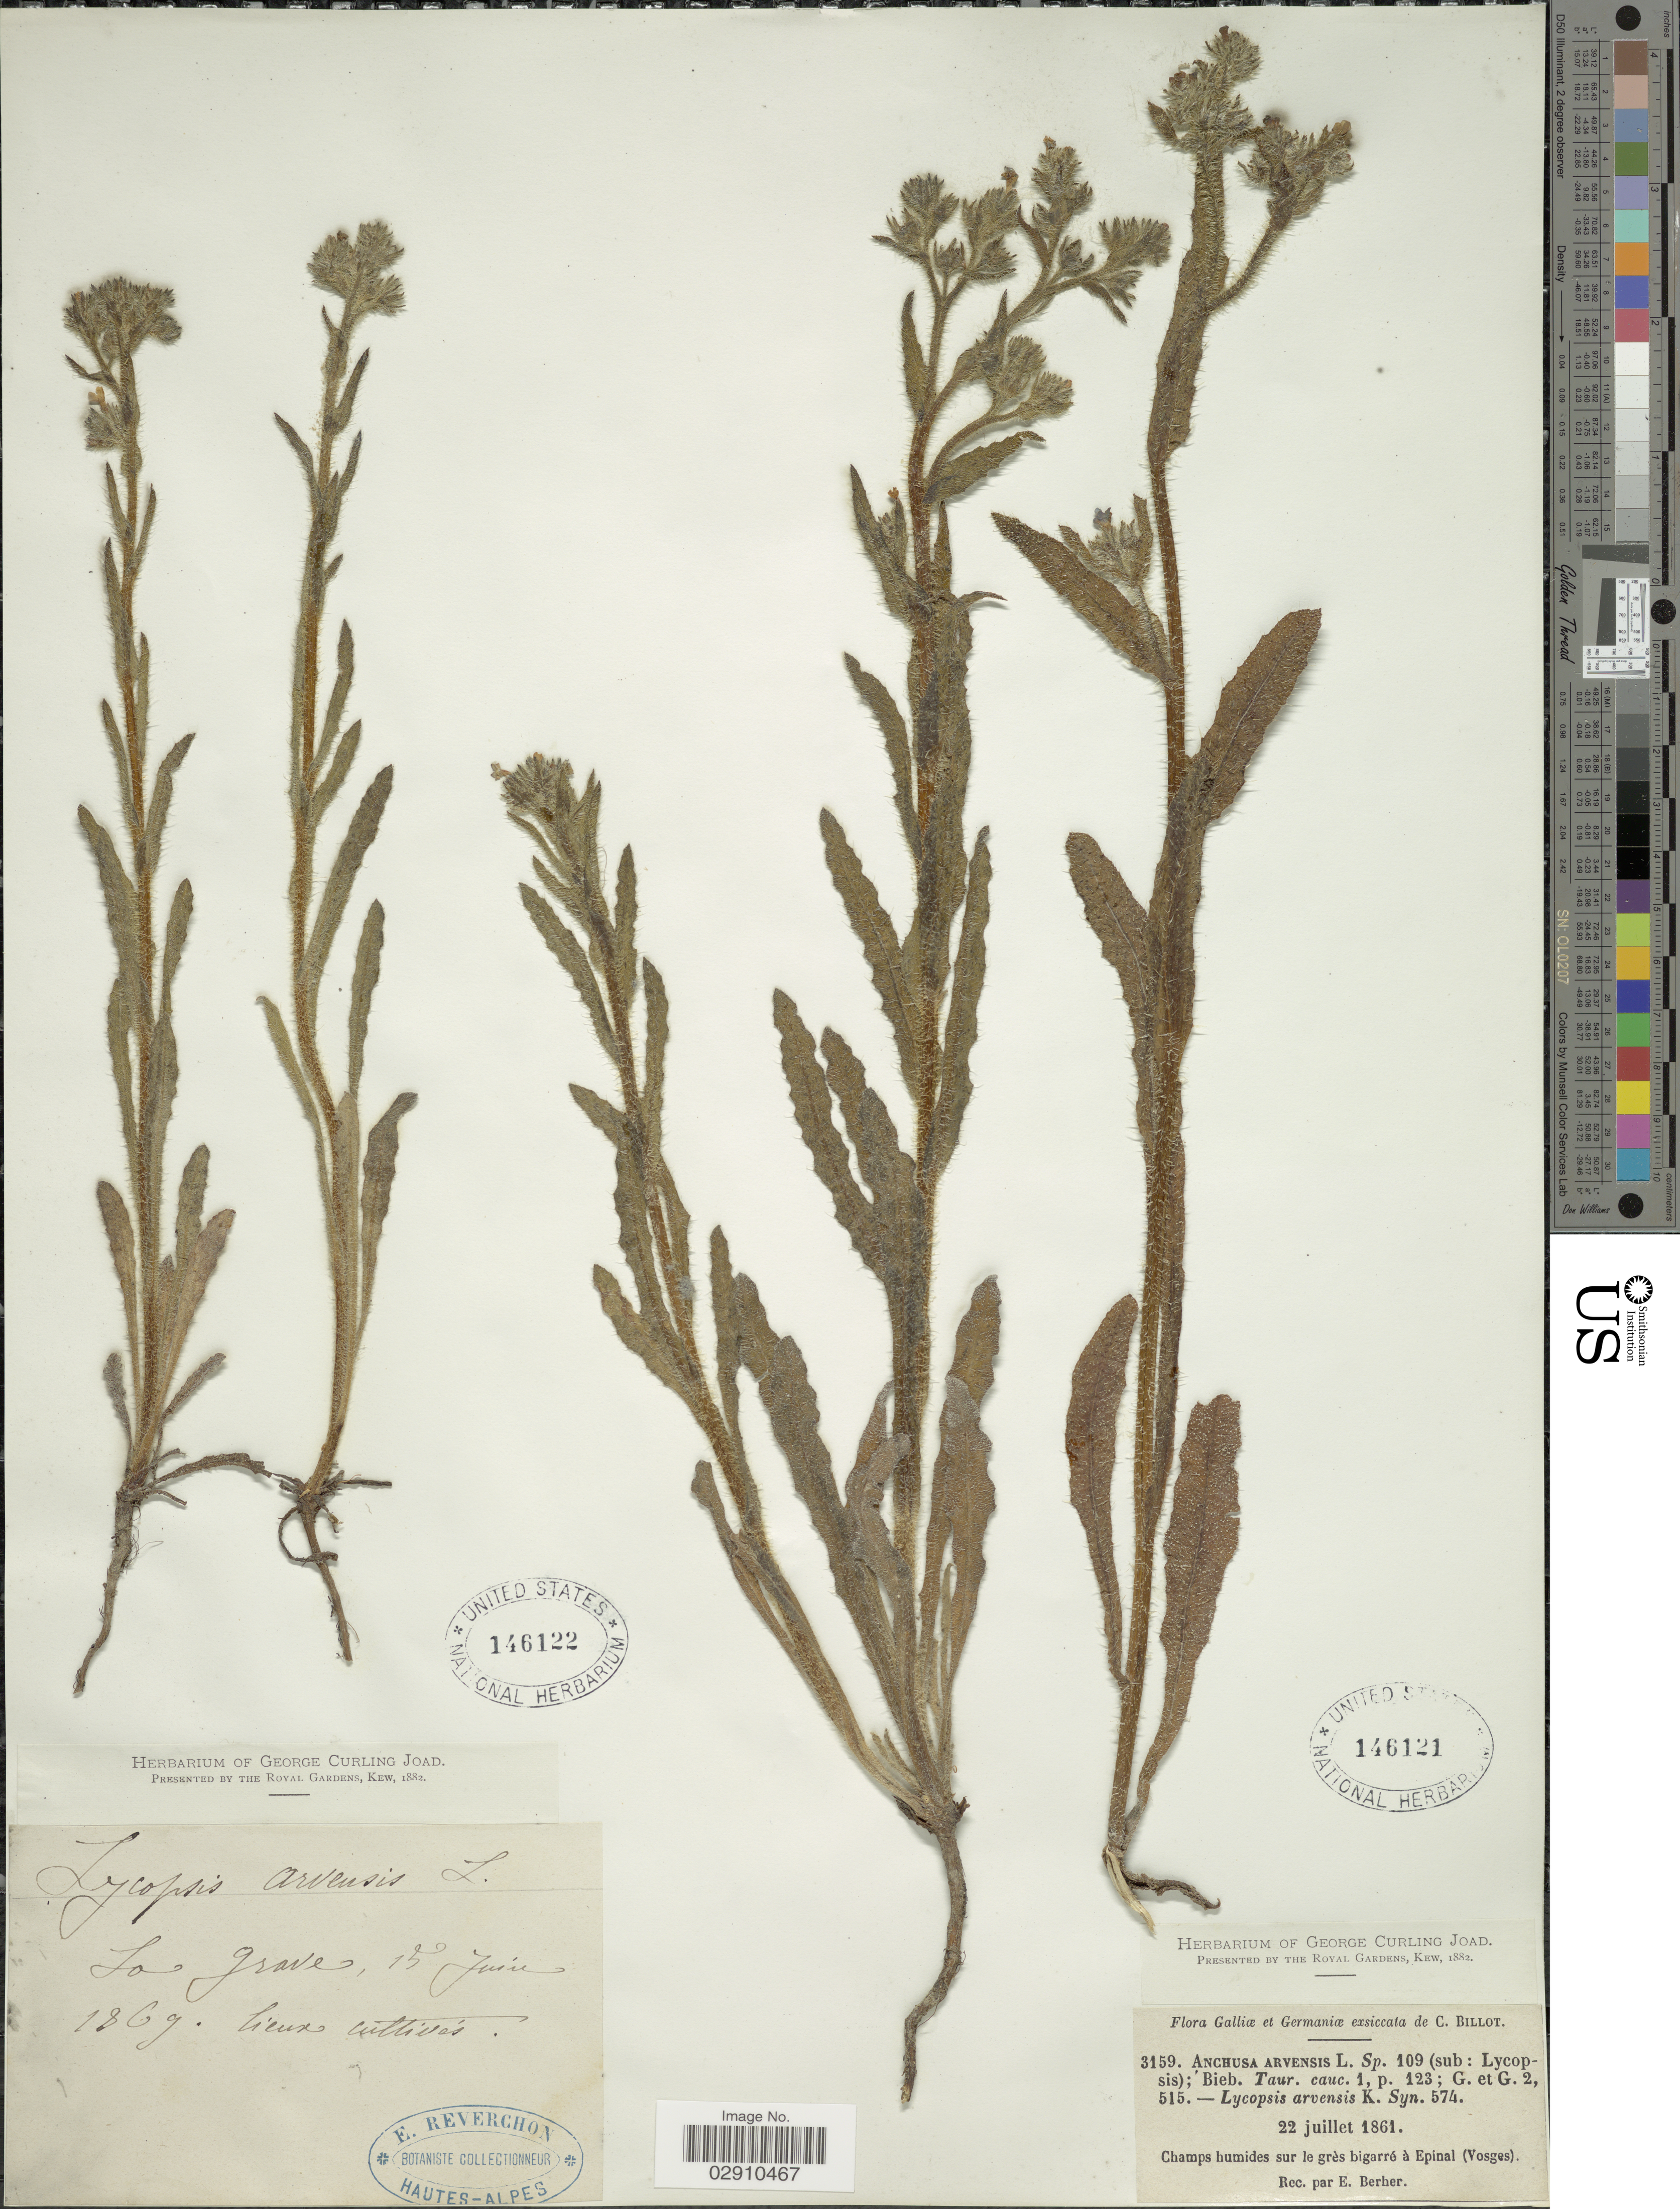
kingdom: Plantae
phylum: Tracheophyta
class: Magnoliopsida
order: Boraginales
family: Boraginaceae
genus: Lycopsis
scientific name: Lycopsis arvensis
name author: L.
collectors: E. Reverchon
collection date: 1869-06-15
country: France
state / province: Provence-Alpes-Côte d'Azur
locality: La Grave.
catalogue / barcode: US 146122-2